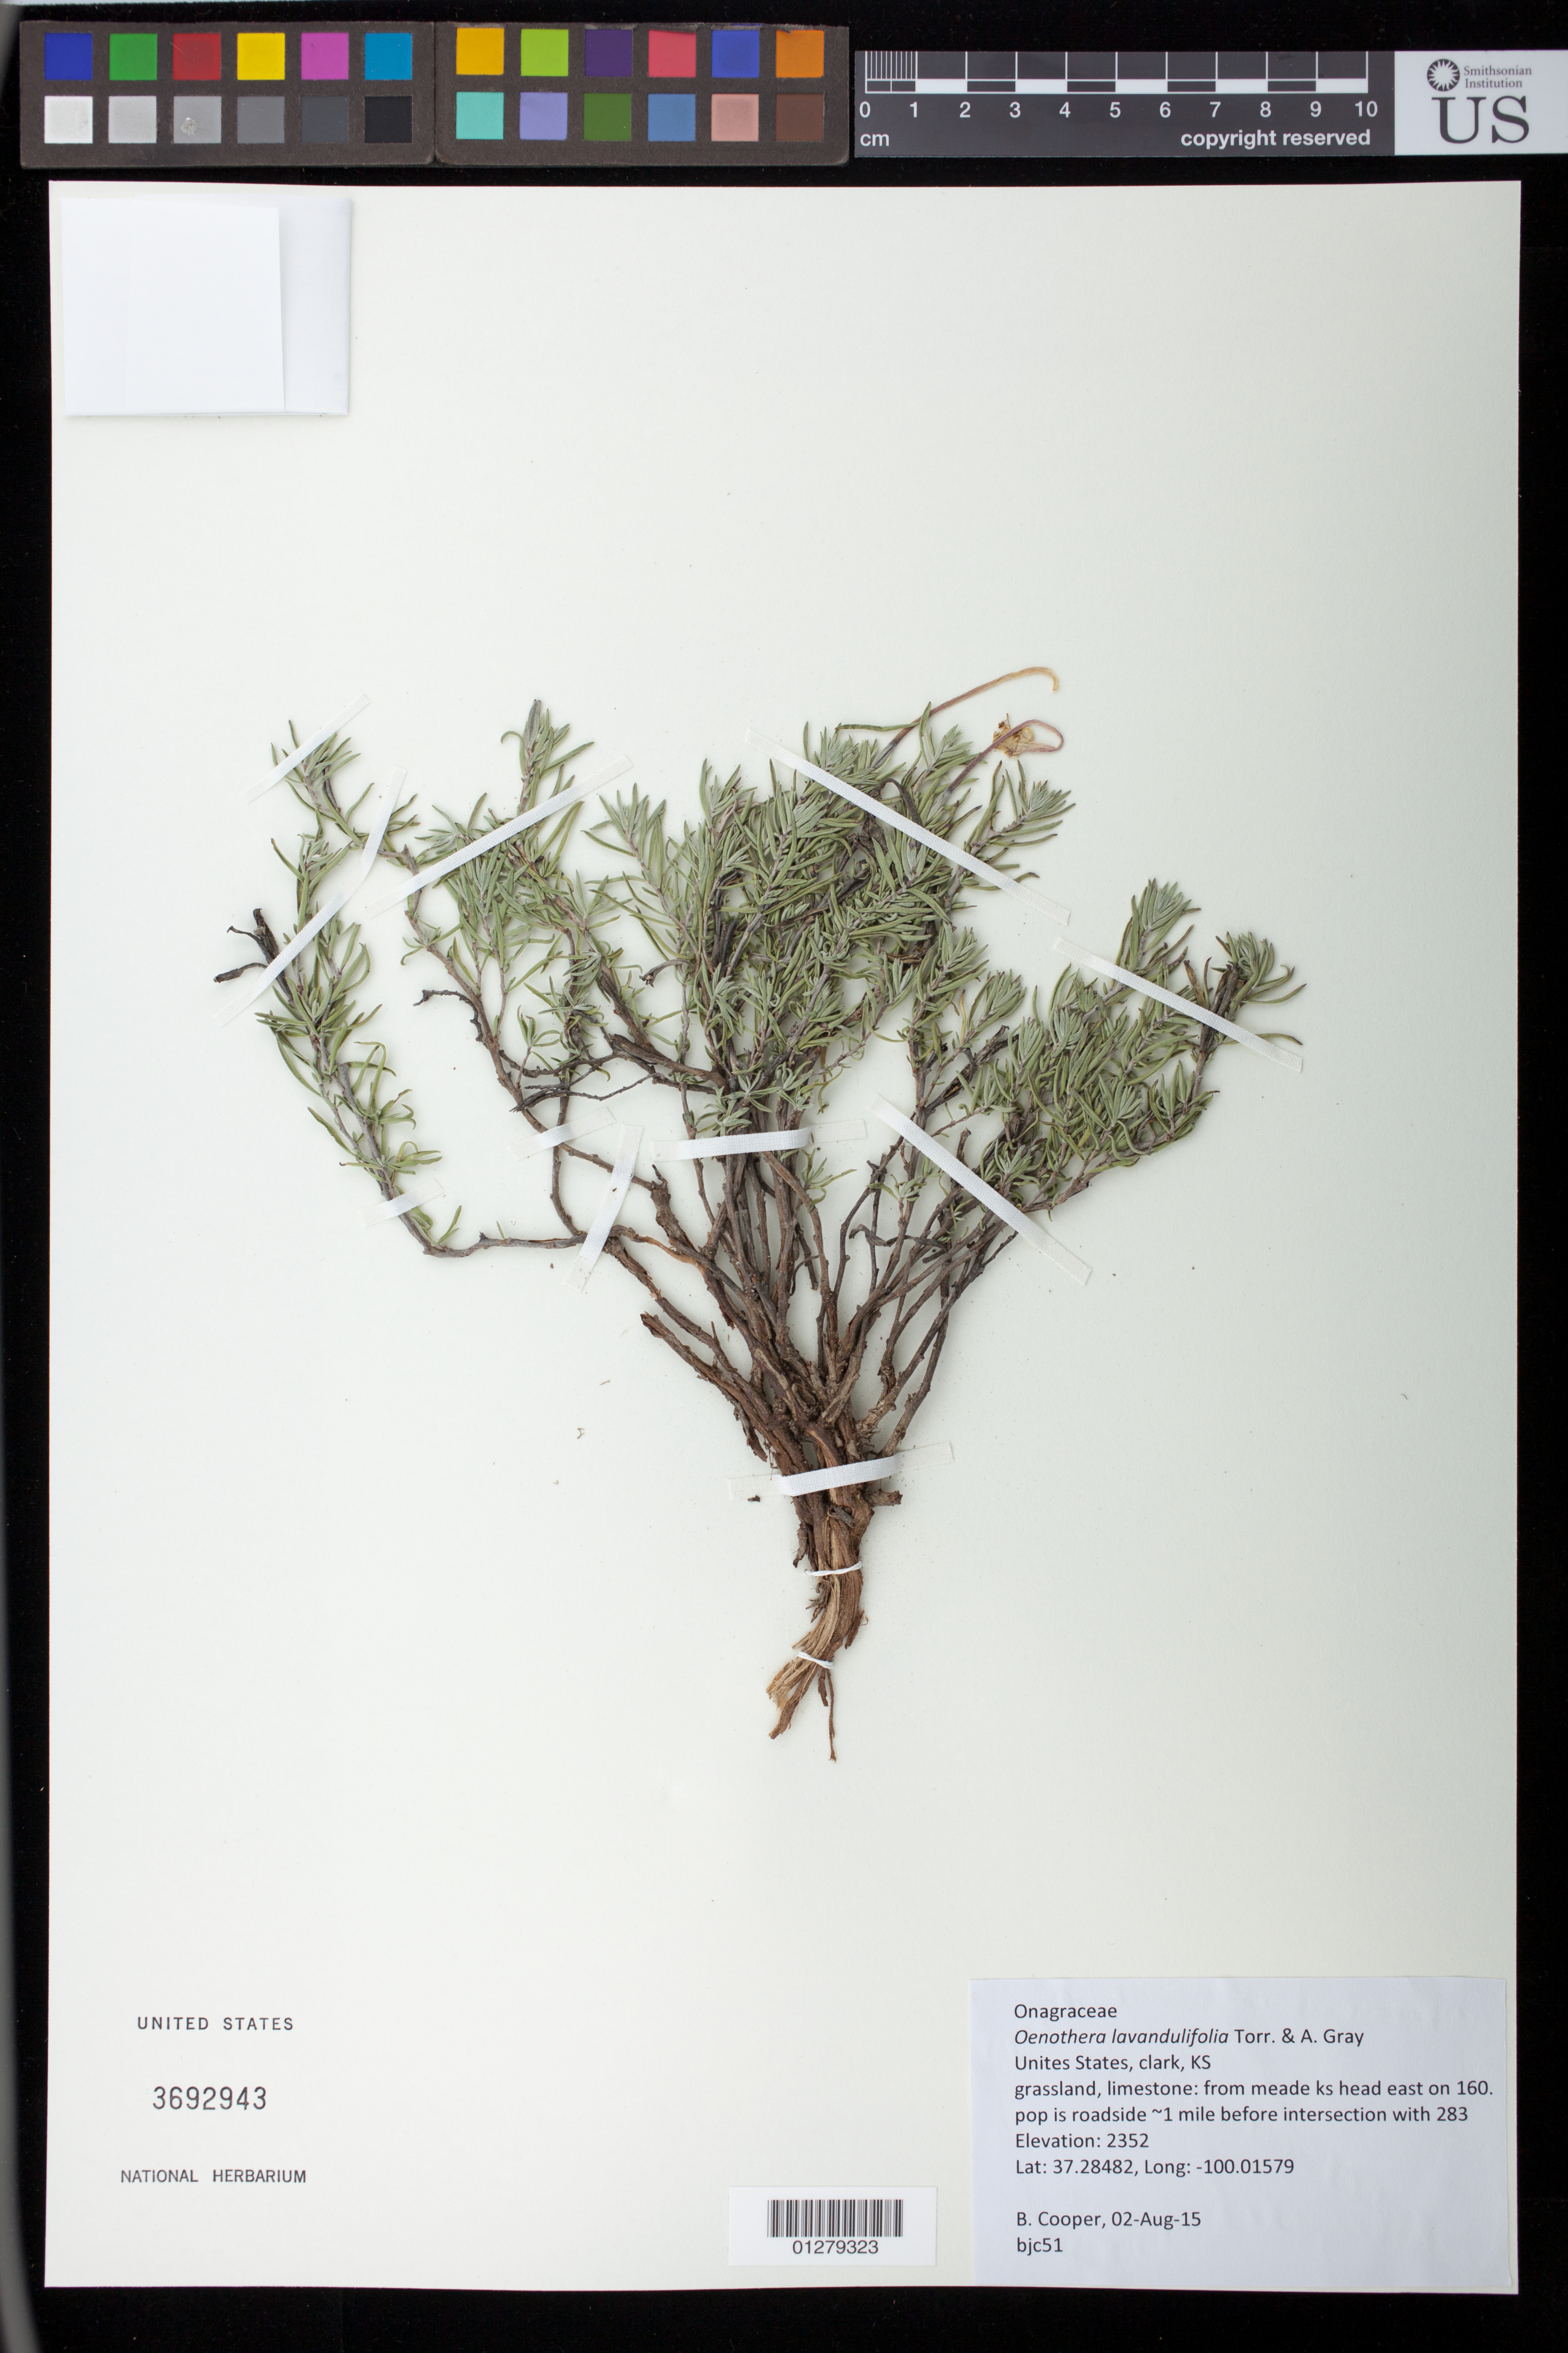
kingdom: Plantae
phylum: Tracheophyta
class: Magnoliopsida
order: Myrtales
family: Onagraceae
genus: Oenothera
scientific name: Oenothera lavandulifolia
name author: Torr. & A. Gray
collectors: B. J. Cooper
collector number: BJC 51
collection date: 2015-08-02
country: United States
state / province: Kansas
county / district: Clark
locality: From Meade KS head east on 160, roadside ~1 mile before intersection with 283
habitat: Grassland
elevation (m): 2352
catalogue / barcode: US 3692942